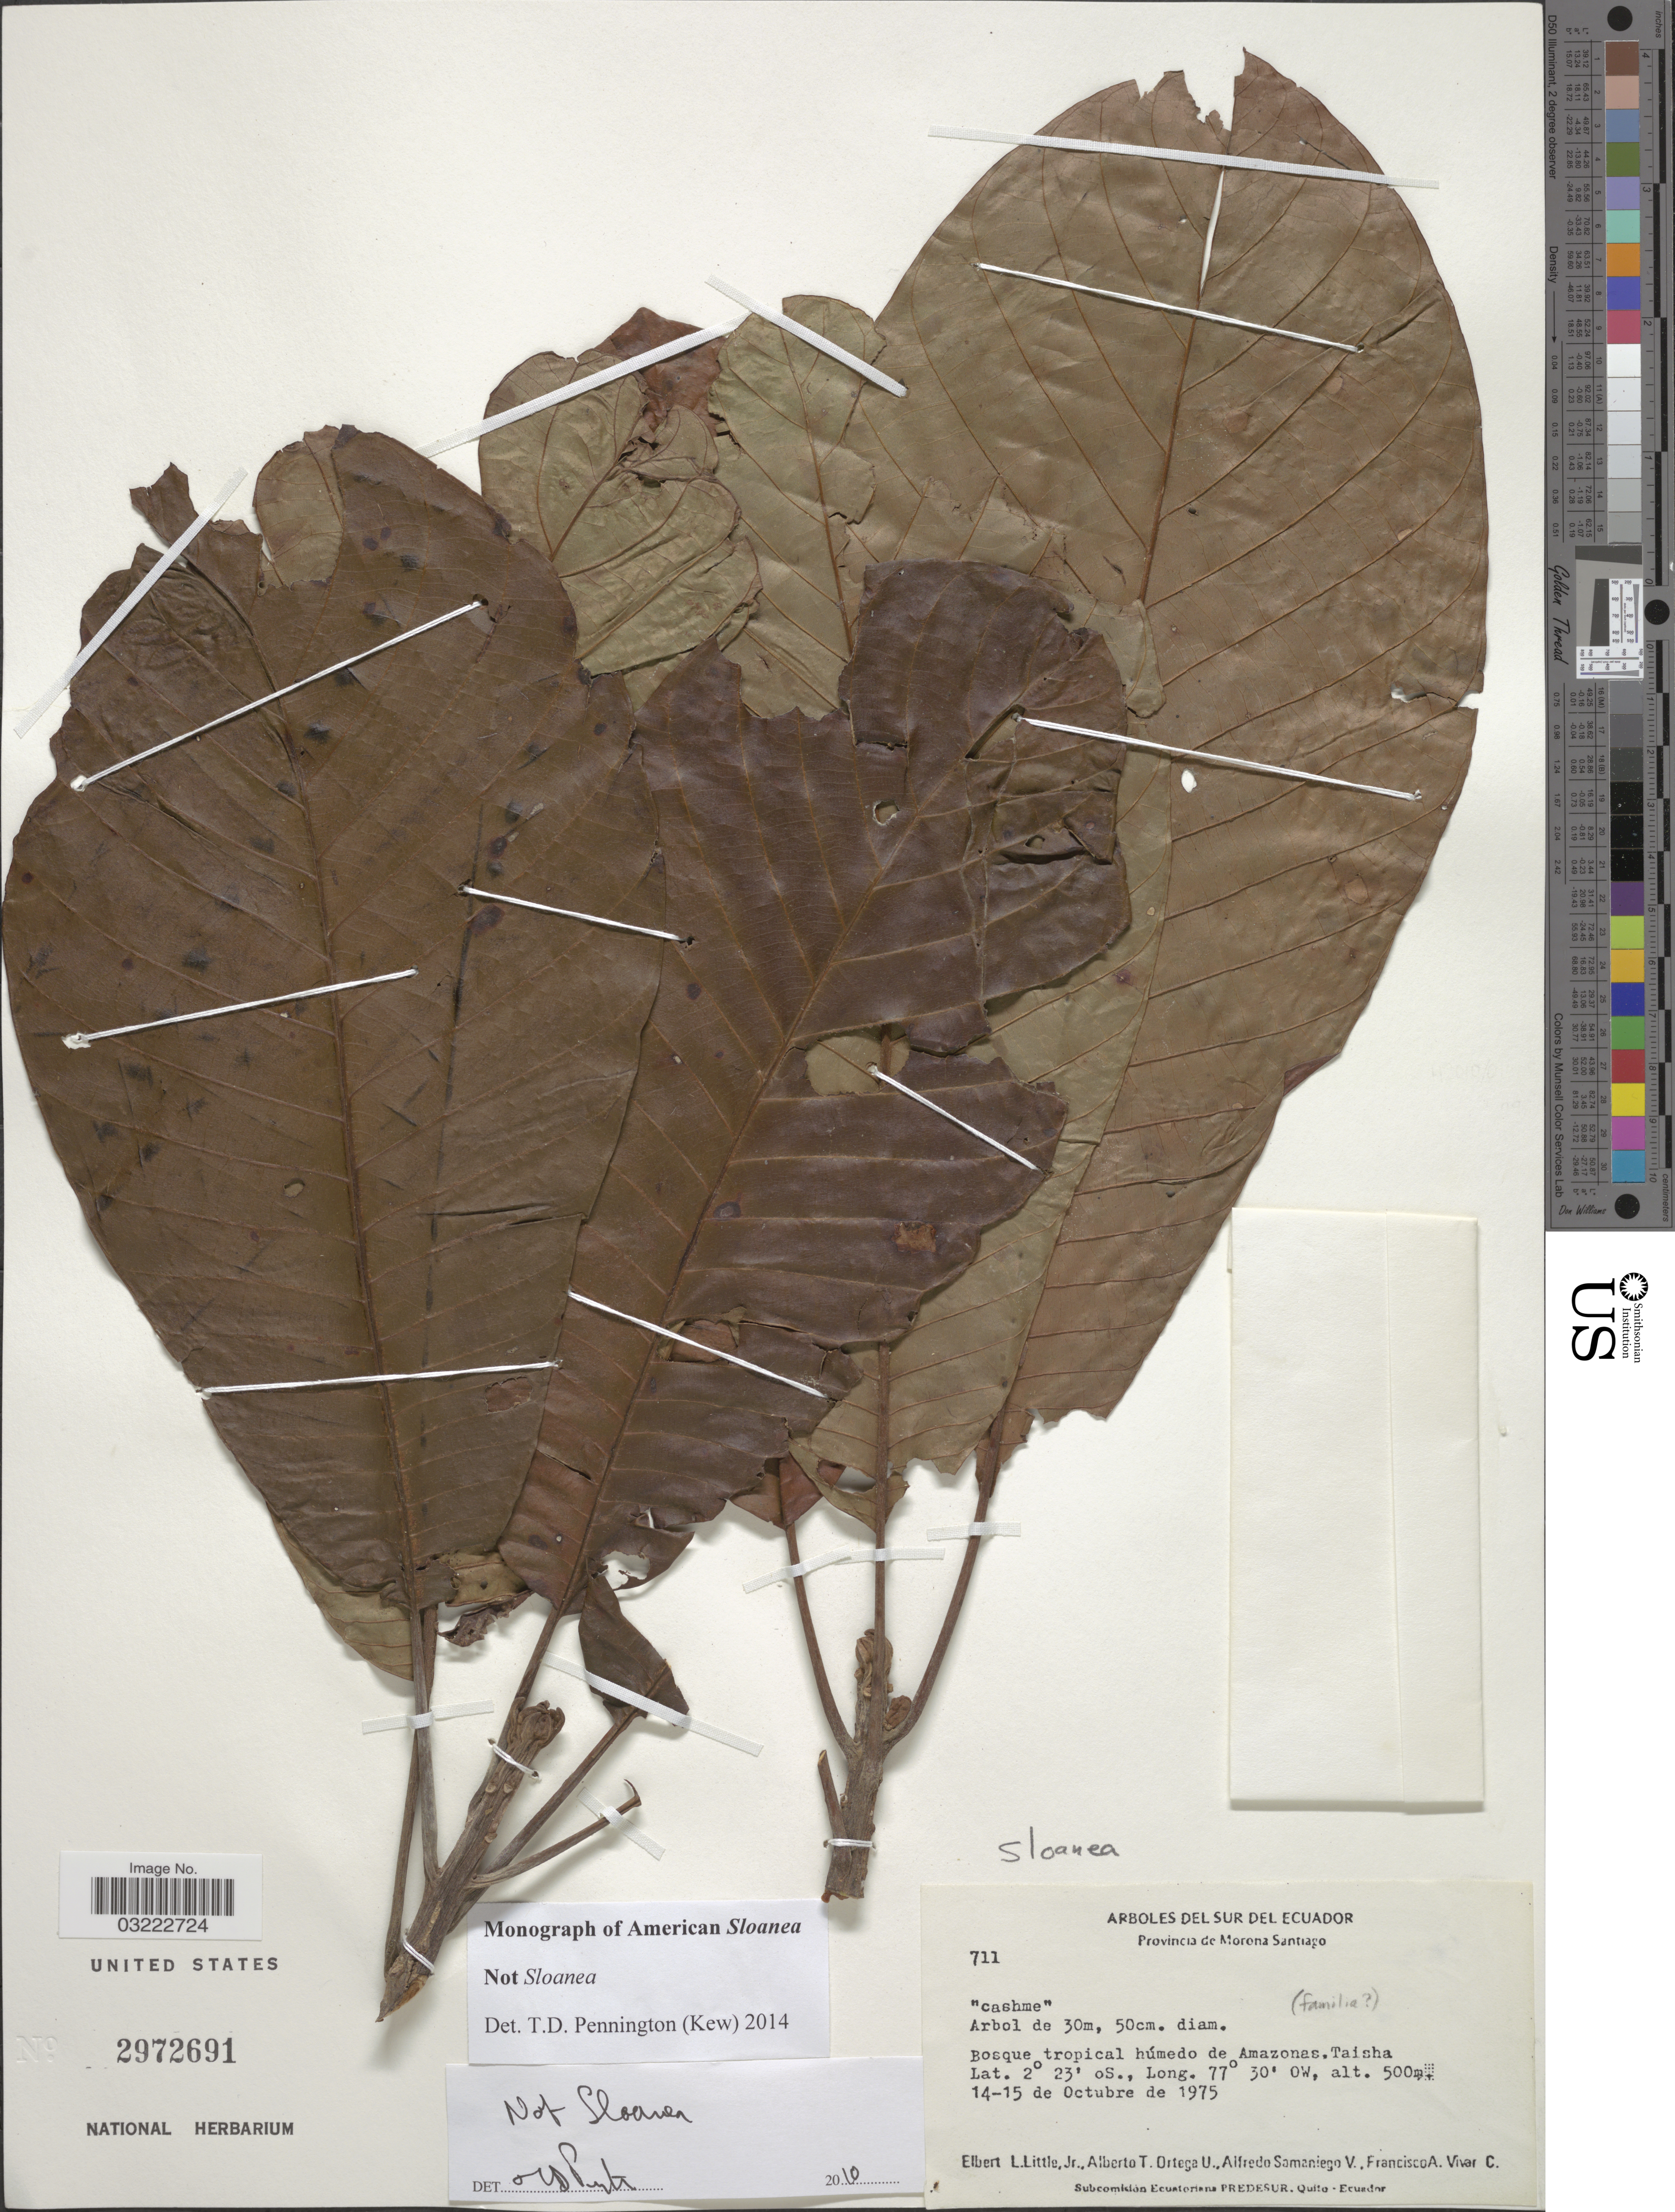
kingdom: Plantae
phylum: Tracheophyta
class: Magnoliopsida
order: Ericales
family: Sapotaceae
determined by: Londoño-Echeverri, Y.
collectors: E. L. Little, A. T. Ortega U., A. V. Samaniego & F. A. Vivar C.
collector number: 711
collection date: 1975-10-14/1975-10-15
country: Ecuador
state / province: Morona-Santiago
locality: Bosque tropical húmedo de Amazonas. Taisha.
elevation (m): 500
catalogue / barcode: US 2972691